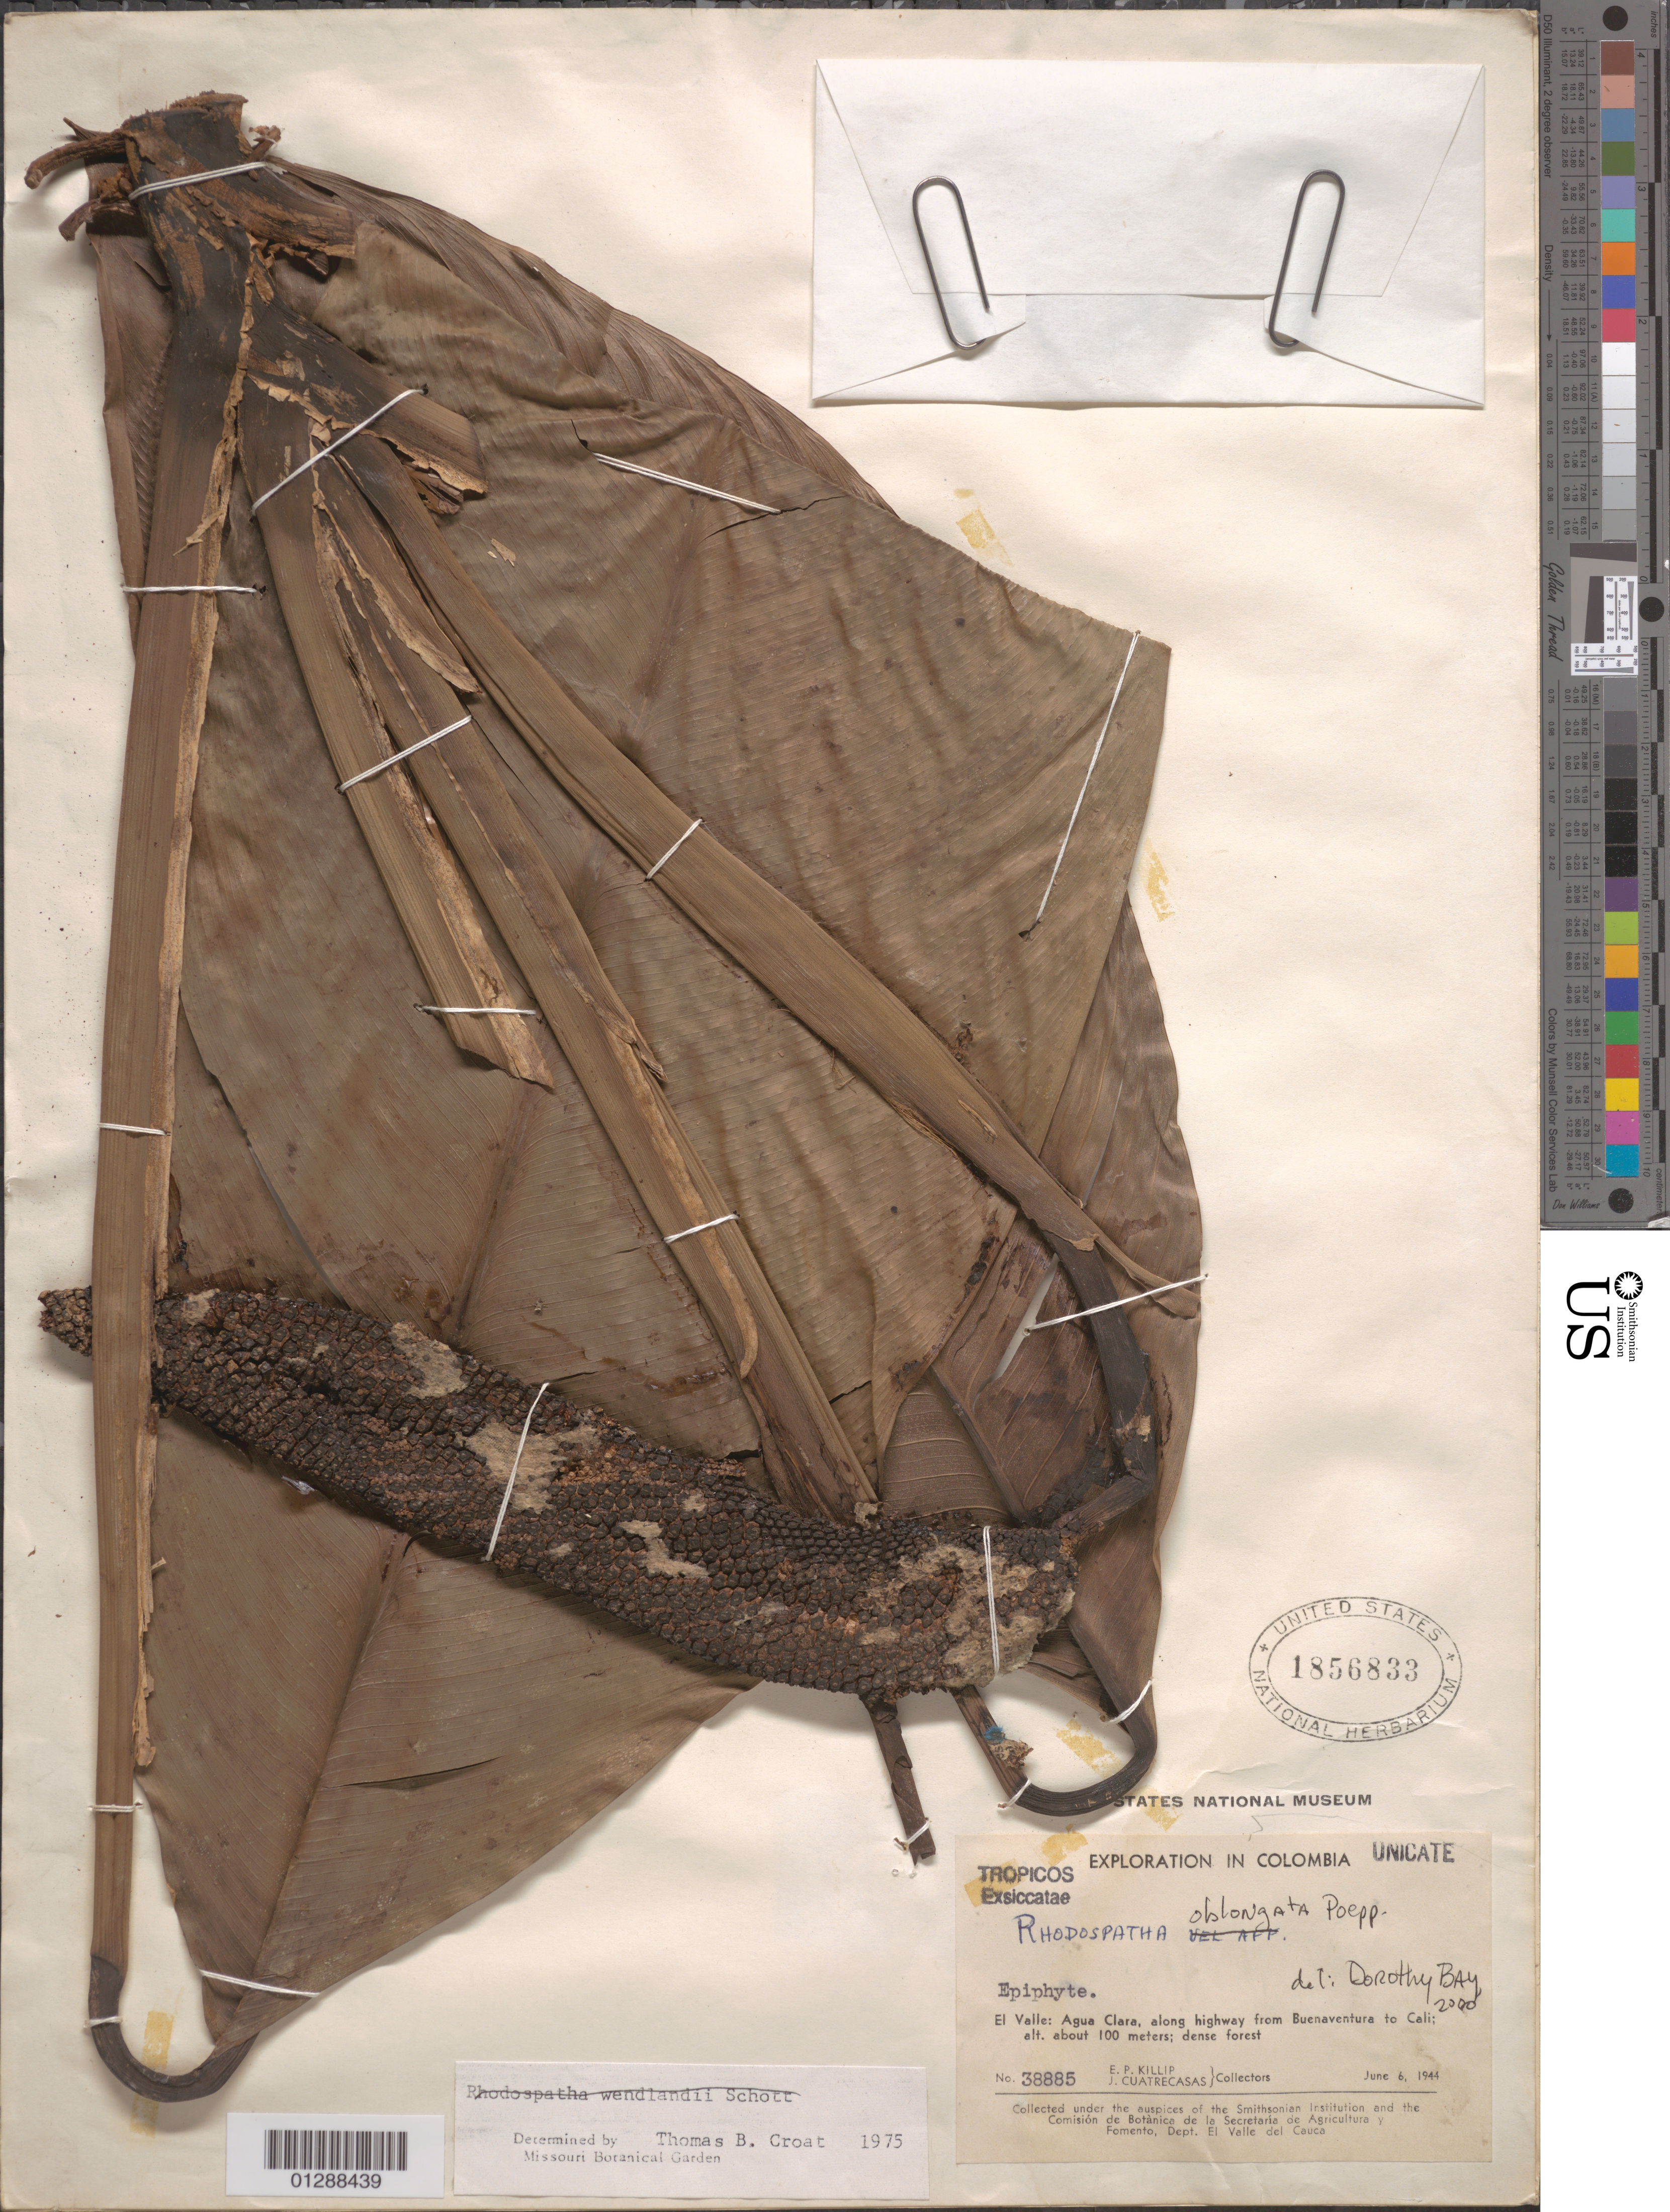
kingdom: Plantae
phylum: Tracheophyta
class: Liliopsida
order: Alismatales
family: Araceae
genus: Rhodospatha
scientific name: Rhodospatha oblongata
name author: Poepp.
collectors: E. P. Killip & J. Cuatrecasas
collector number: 38885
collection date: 1944-06-06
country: Colombia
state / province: Valle del Cauca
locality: El Valle: Agua Clara, along highway from Buenaventura to Cali.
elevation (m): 100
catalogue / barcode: US 1856833